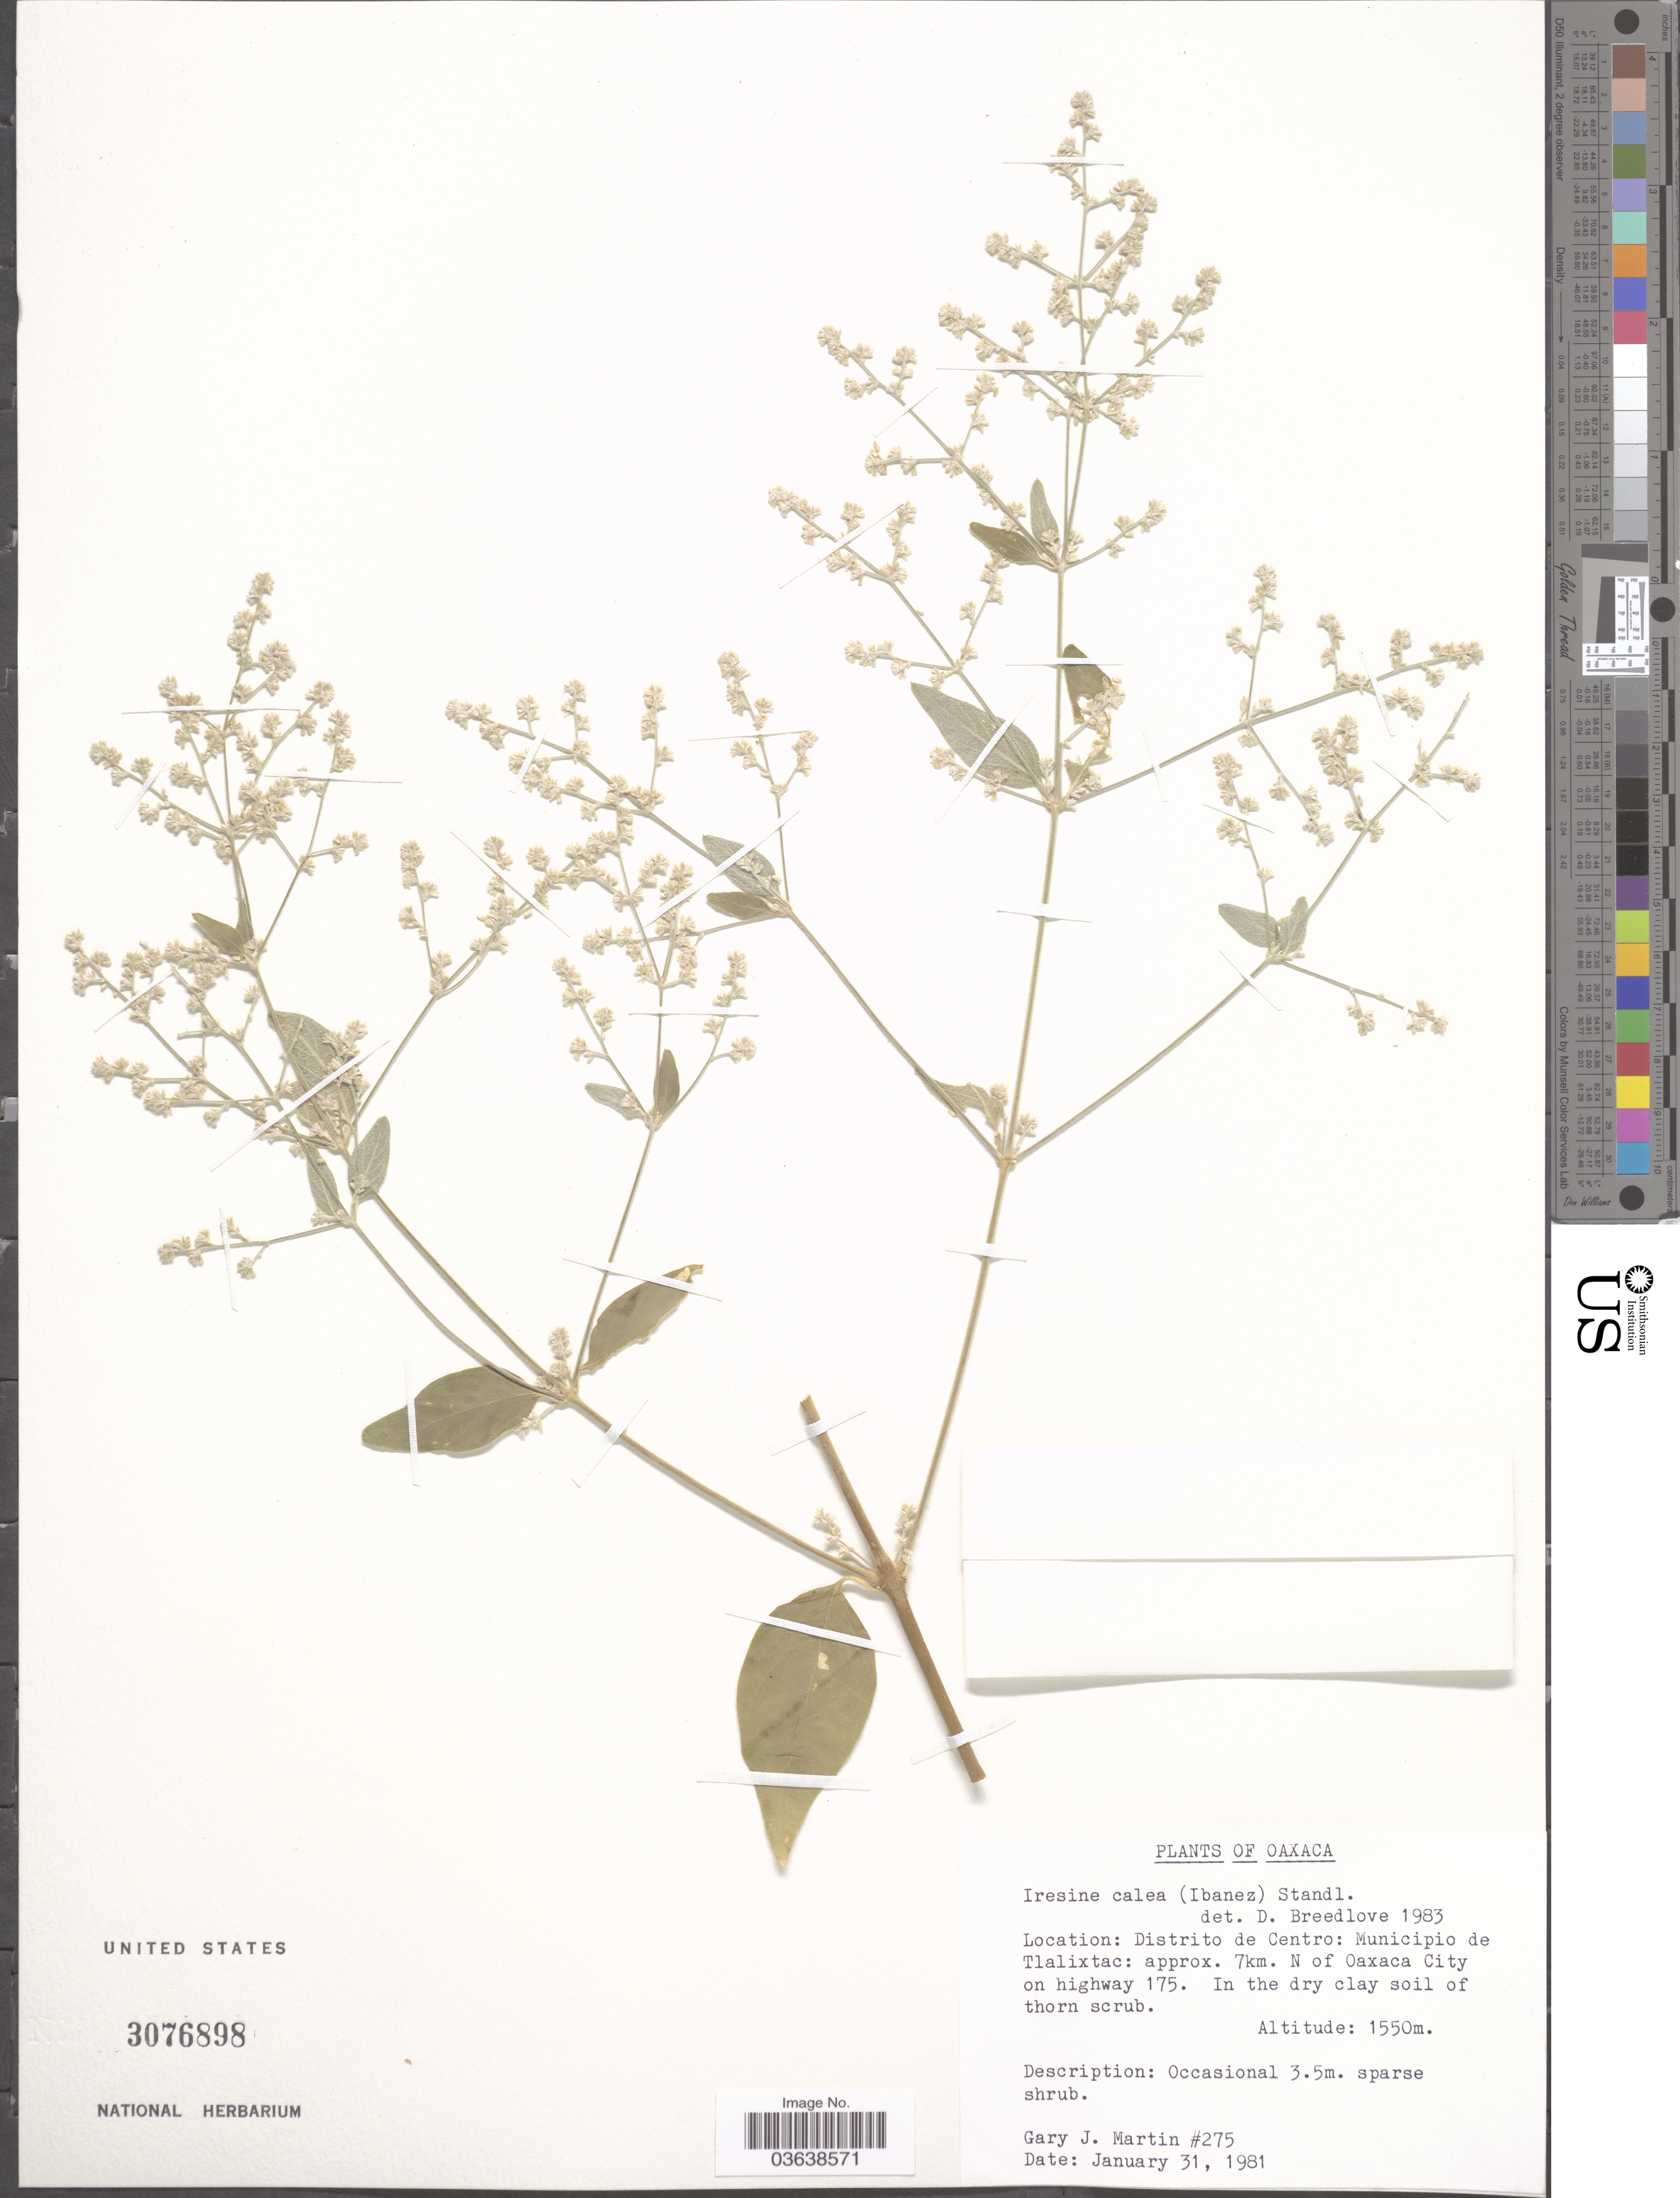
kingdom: Plantae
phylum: Tracheophyta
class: Magnoliopsida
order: Caryophyllales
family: Amaranthaceae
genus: Iresine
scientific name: Iresine calea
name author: (Ibáñez) Standl.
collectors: G. J. Martin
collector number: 275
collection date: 1981-01-31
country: Mexico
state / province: Oaxaca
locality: Distrito de Centro: Municipio de Tlalixtac: approx. 7km. N of Oaxaca City of highway 175.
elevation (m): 1550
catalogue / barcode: US 3076898